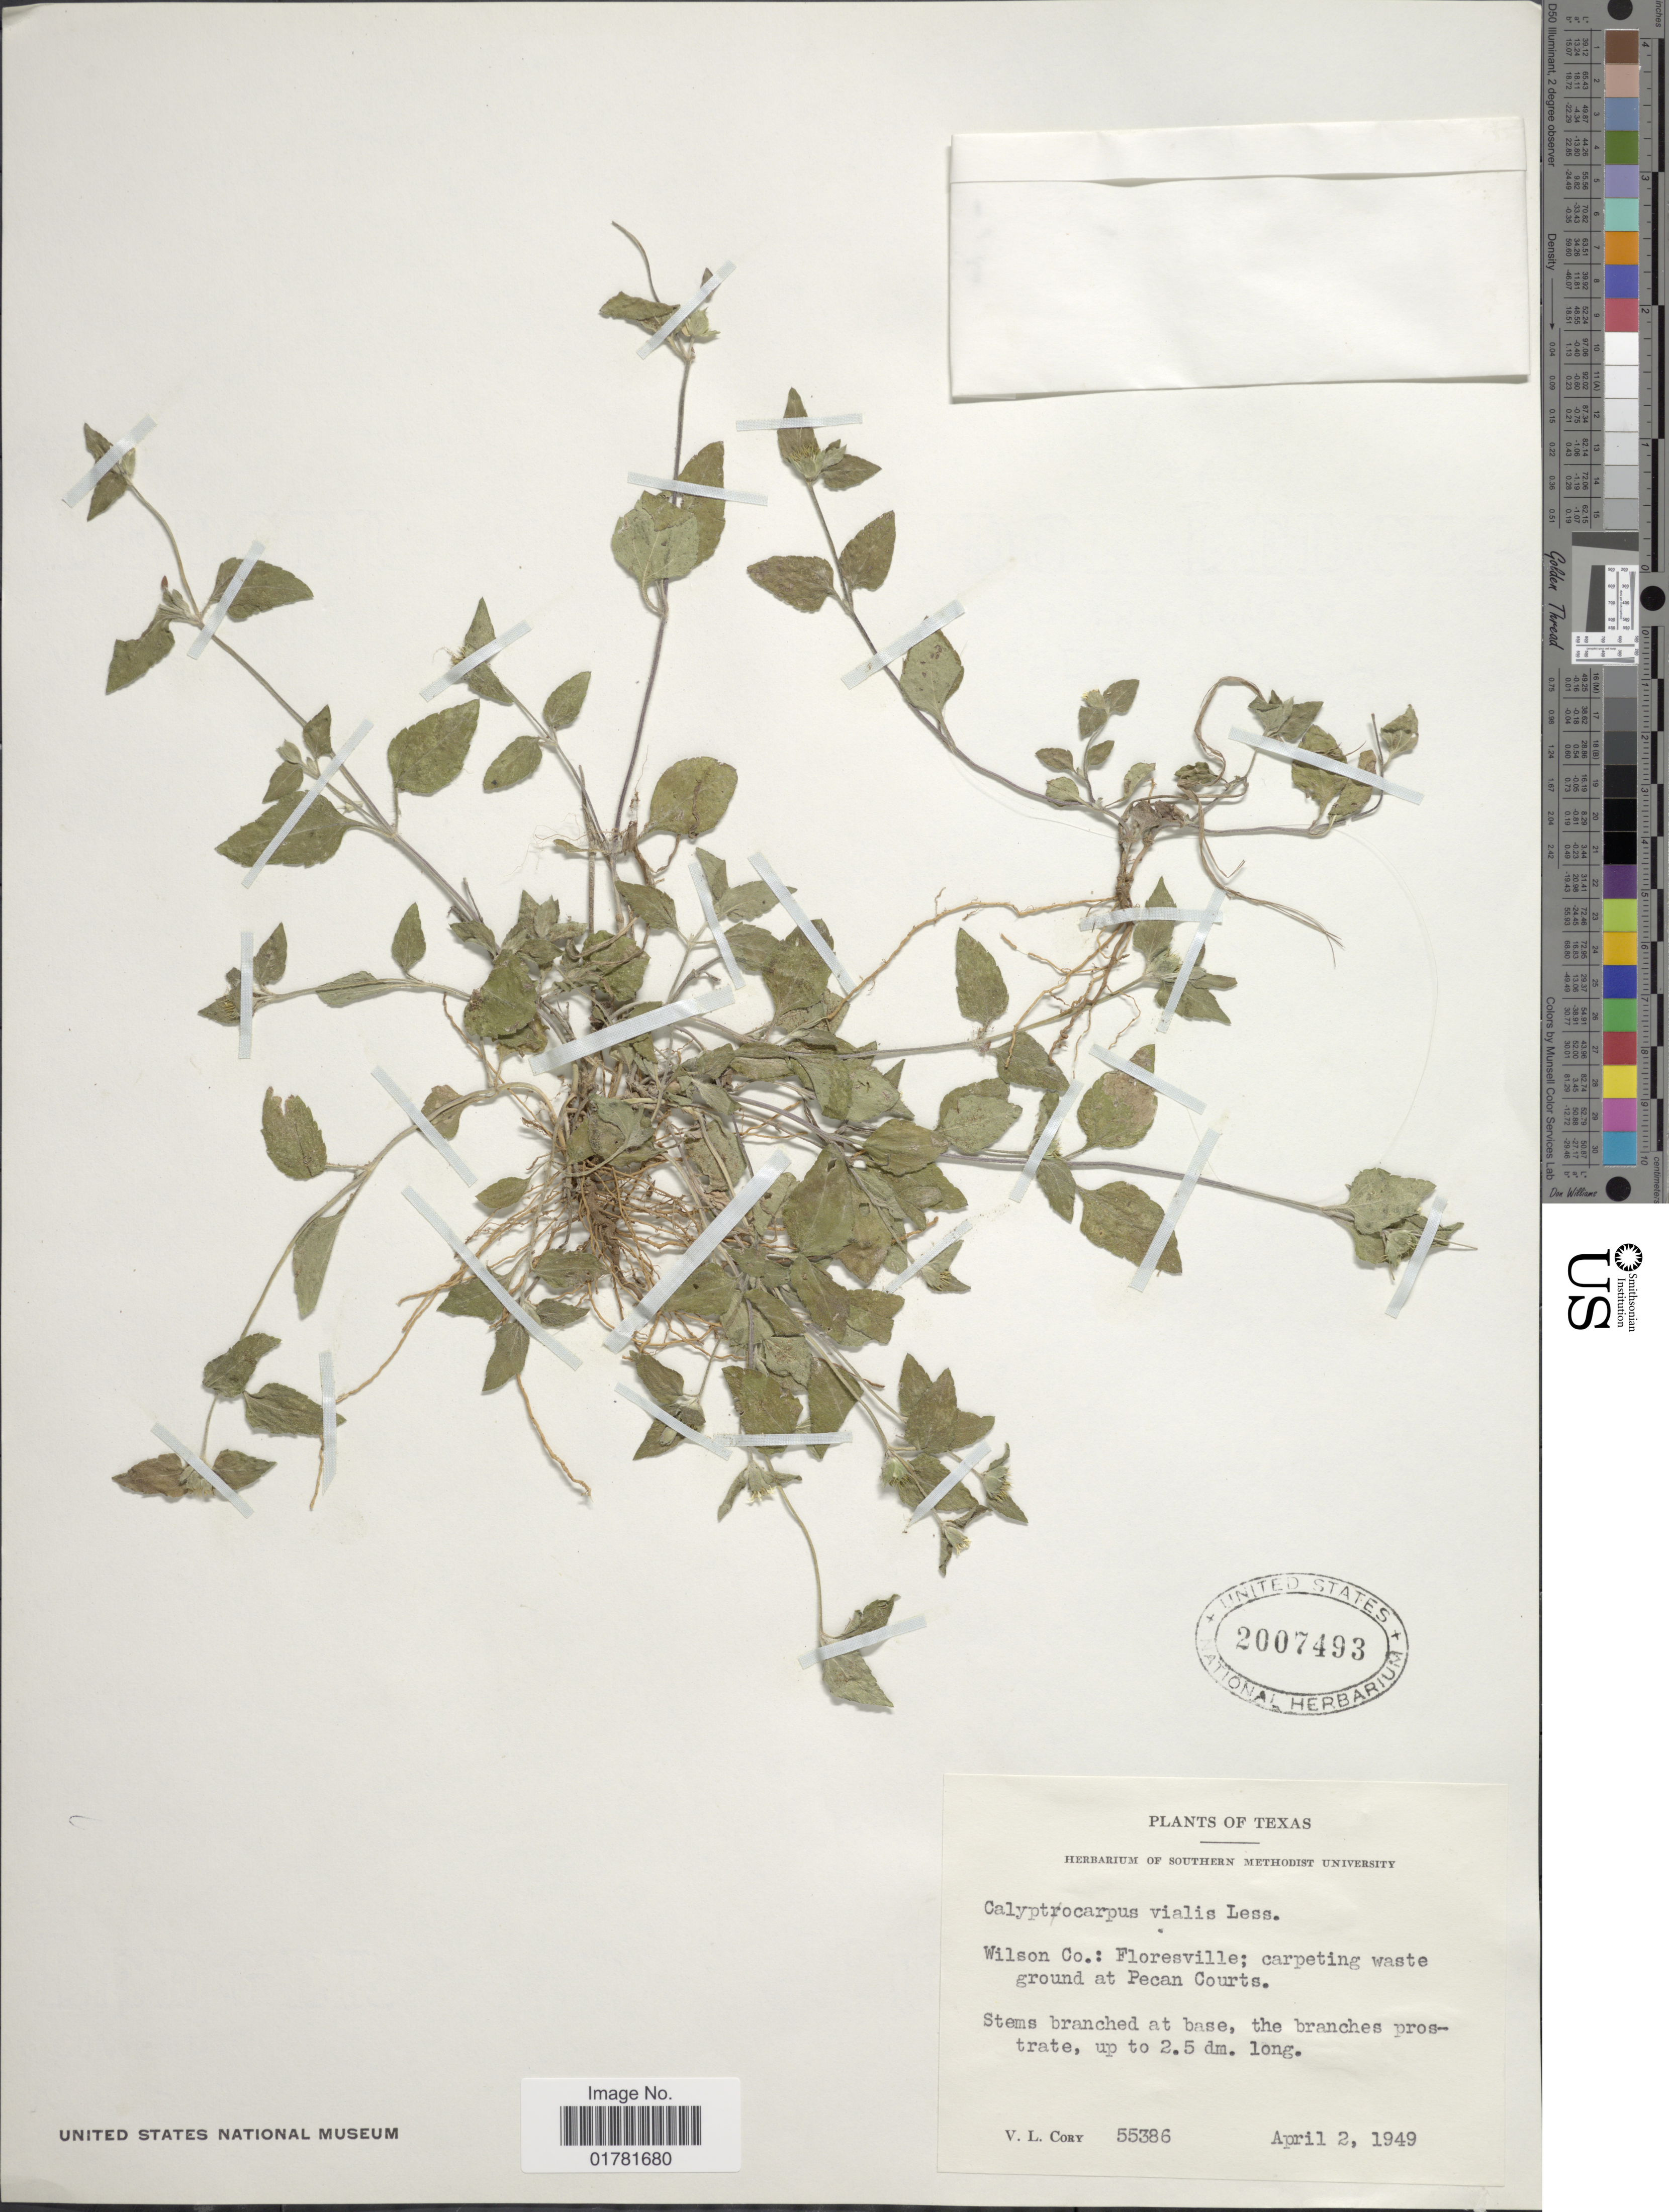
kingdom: Plantae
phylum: Tracheophyta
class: Magnoliopsida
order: Asterales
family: Asteraceae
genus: Calyptocarpus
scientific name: Calyptocarpus vialis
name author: Less.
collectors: V. Cory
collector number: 55386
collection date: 1949-04-02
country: United States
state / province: Texas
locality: Wilson Co: Floresville; carpeting waste ground ar Pecan Courts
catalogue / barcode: US 2007493